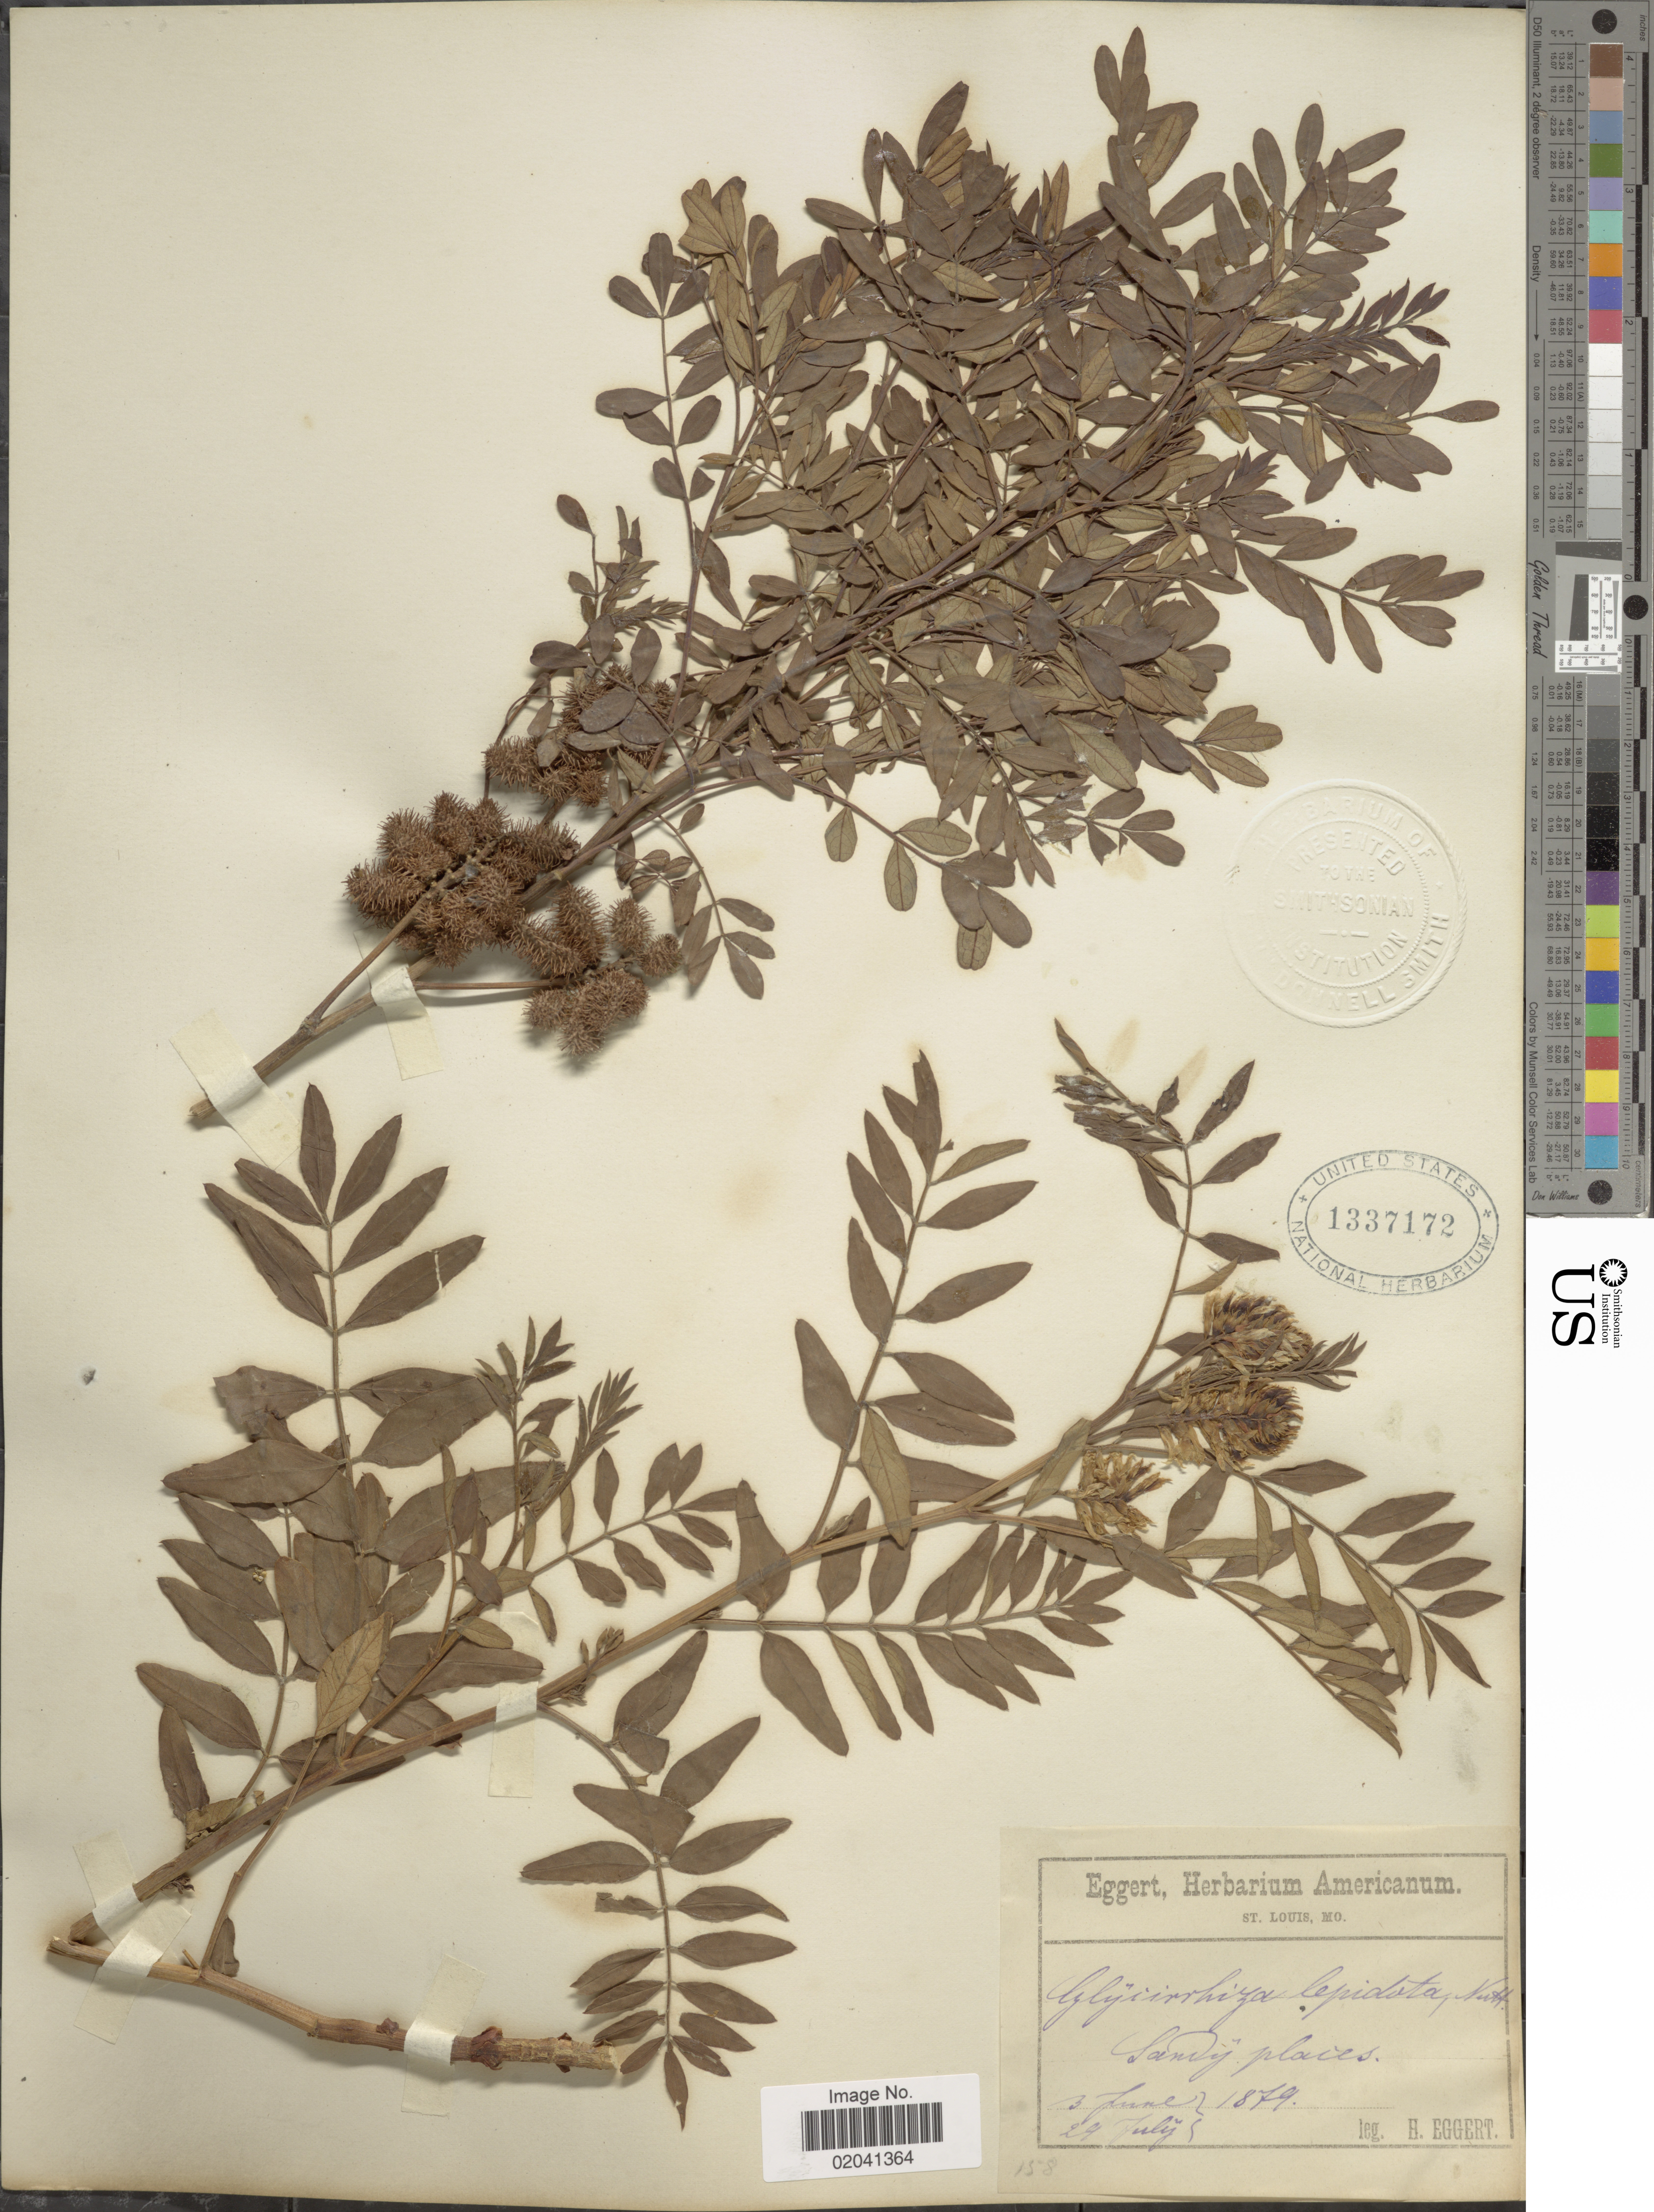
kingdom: Plantae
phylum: Tracheophyta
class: Magnoliopsida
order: Fabales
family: Fabaceae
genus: Glycyrrhiza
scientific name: Glycyrrhiza lepidota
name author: Pursh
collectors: H. Eggert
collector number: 158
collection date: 1879-06-03/1879-07-29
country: United States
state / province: Missouri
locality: St. Louis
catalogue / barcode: US 1337172